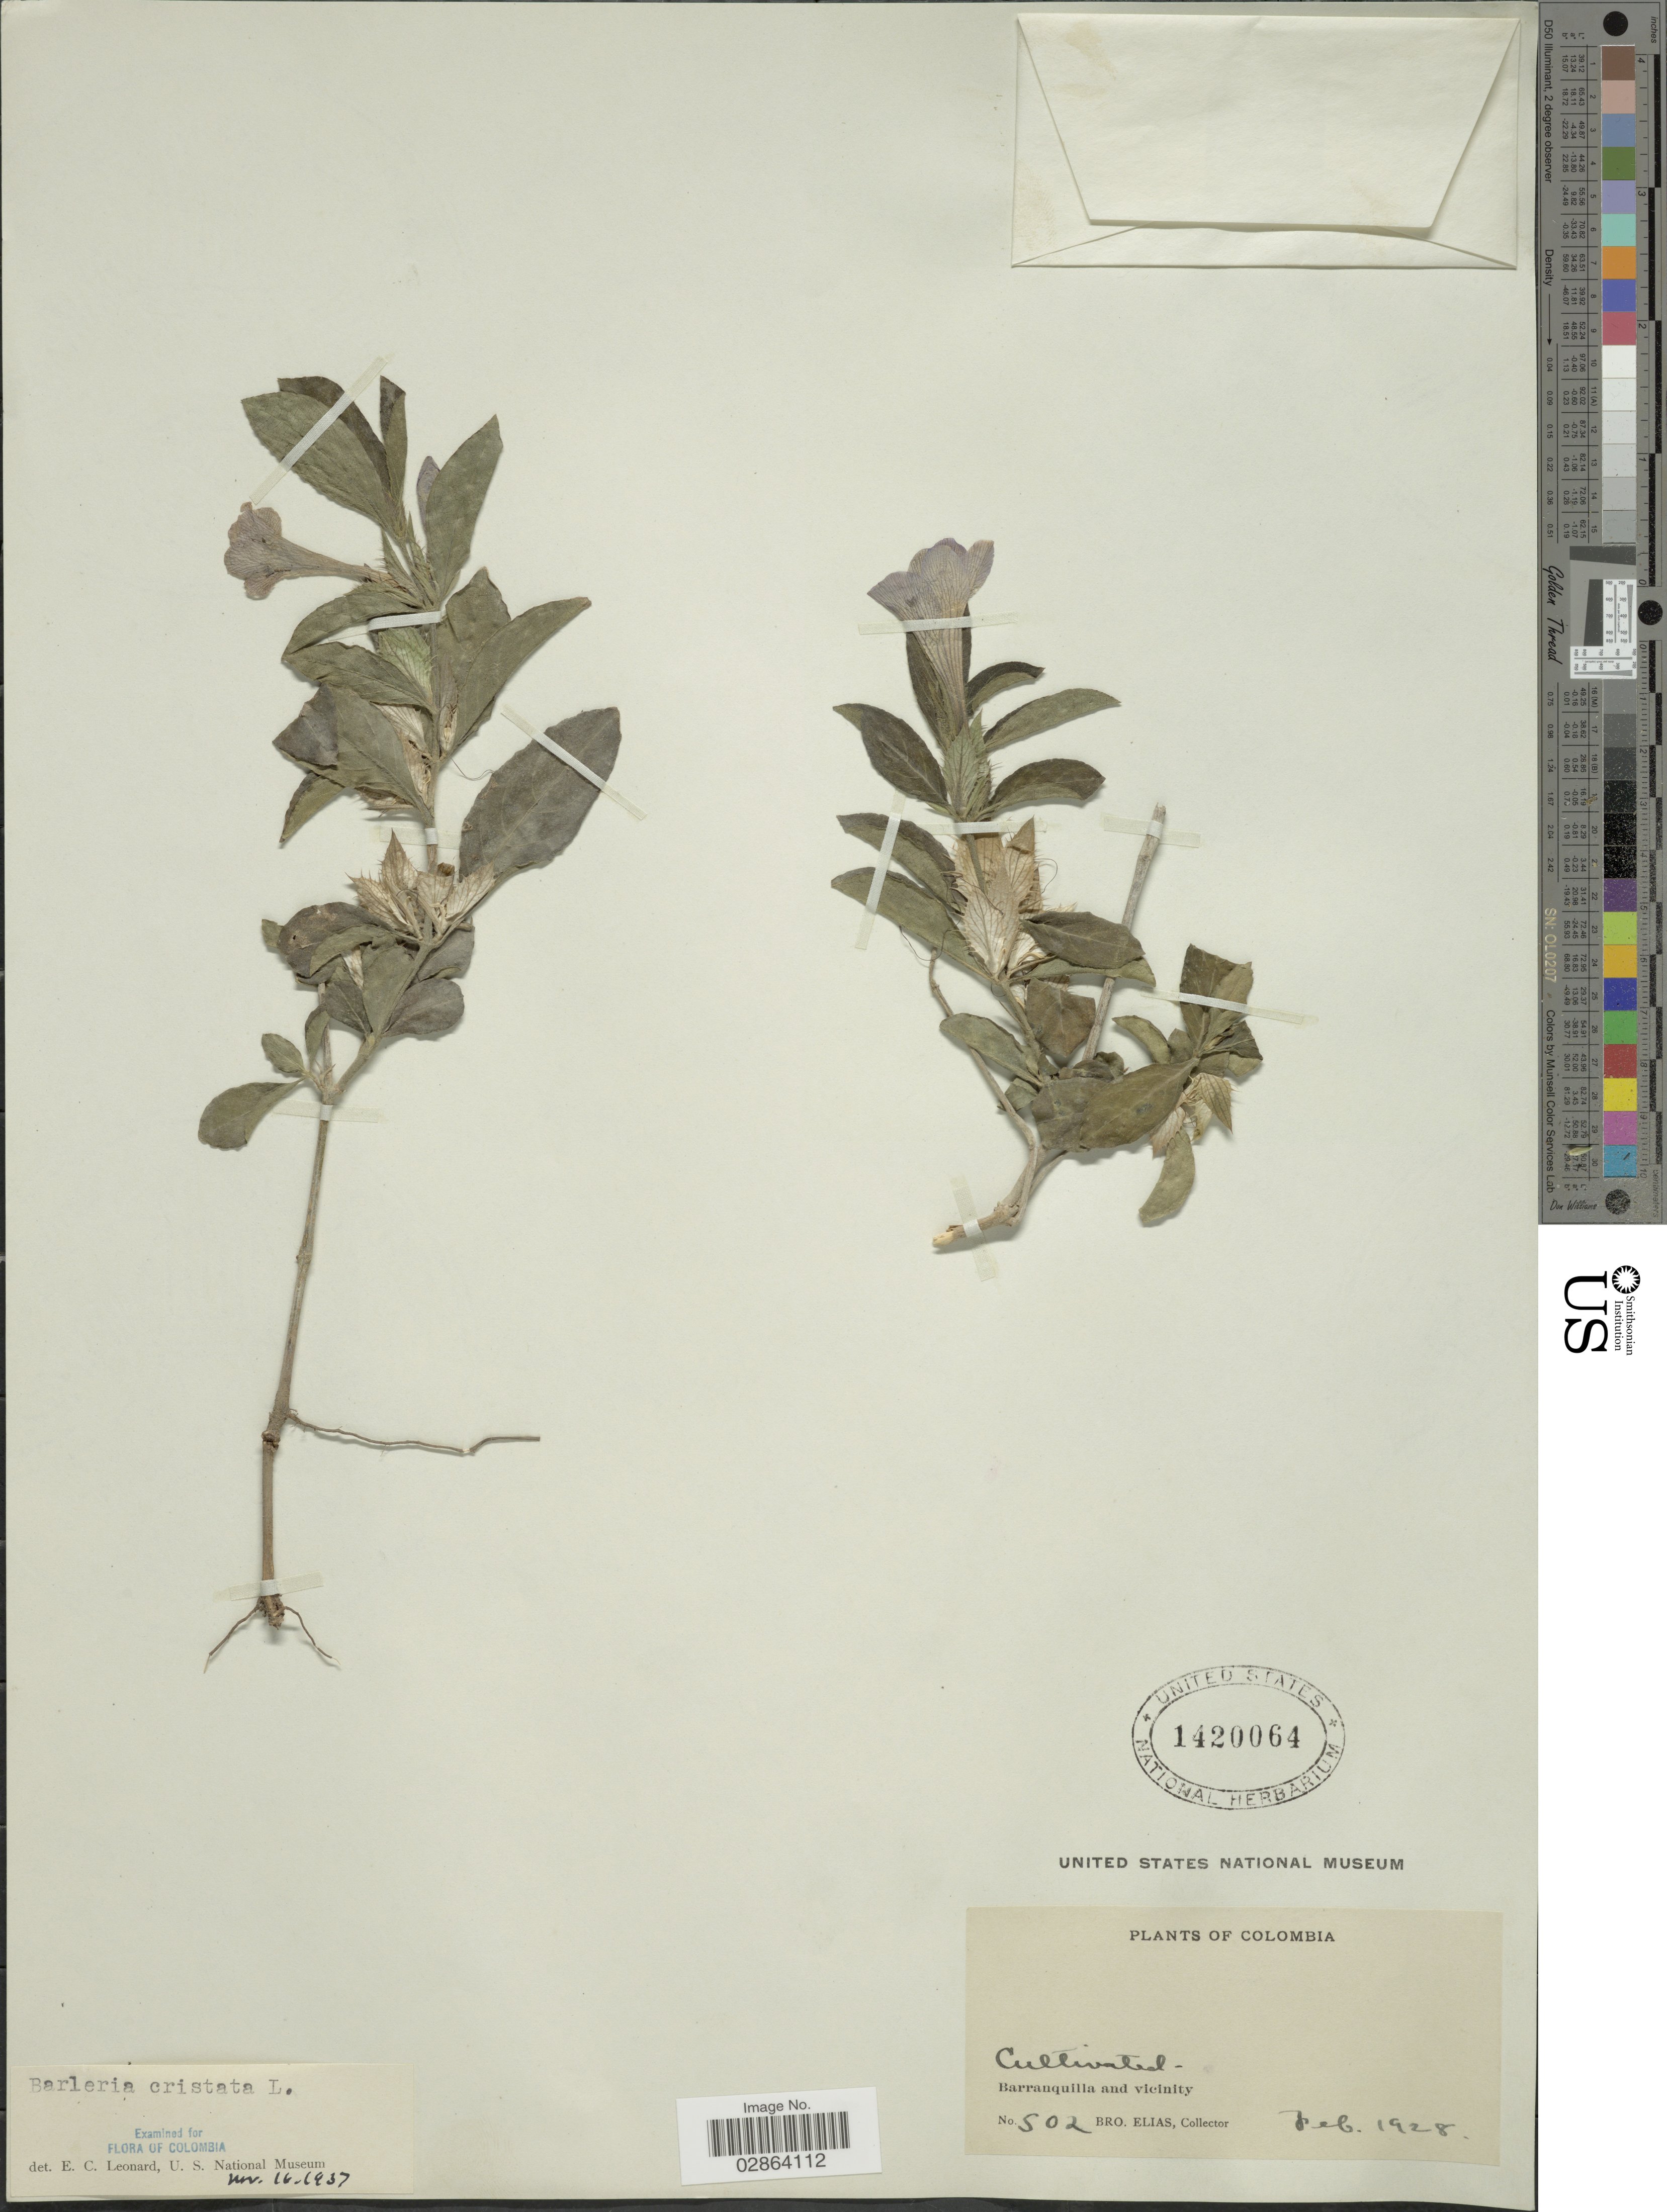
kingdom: Plantae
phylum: Tracheophyta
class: Magnoliopsida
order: Lamiales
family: Acanthaceae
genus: Barleria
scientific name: Barleria cristata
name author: L.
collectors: Bro. Elias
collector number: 502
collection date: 1928-02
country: Colombia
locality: Barranquilla and vicinity.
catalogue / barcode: US 1420064